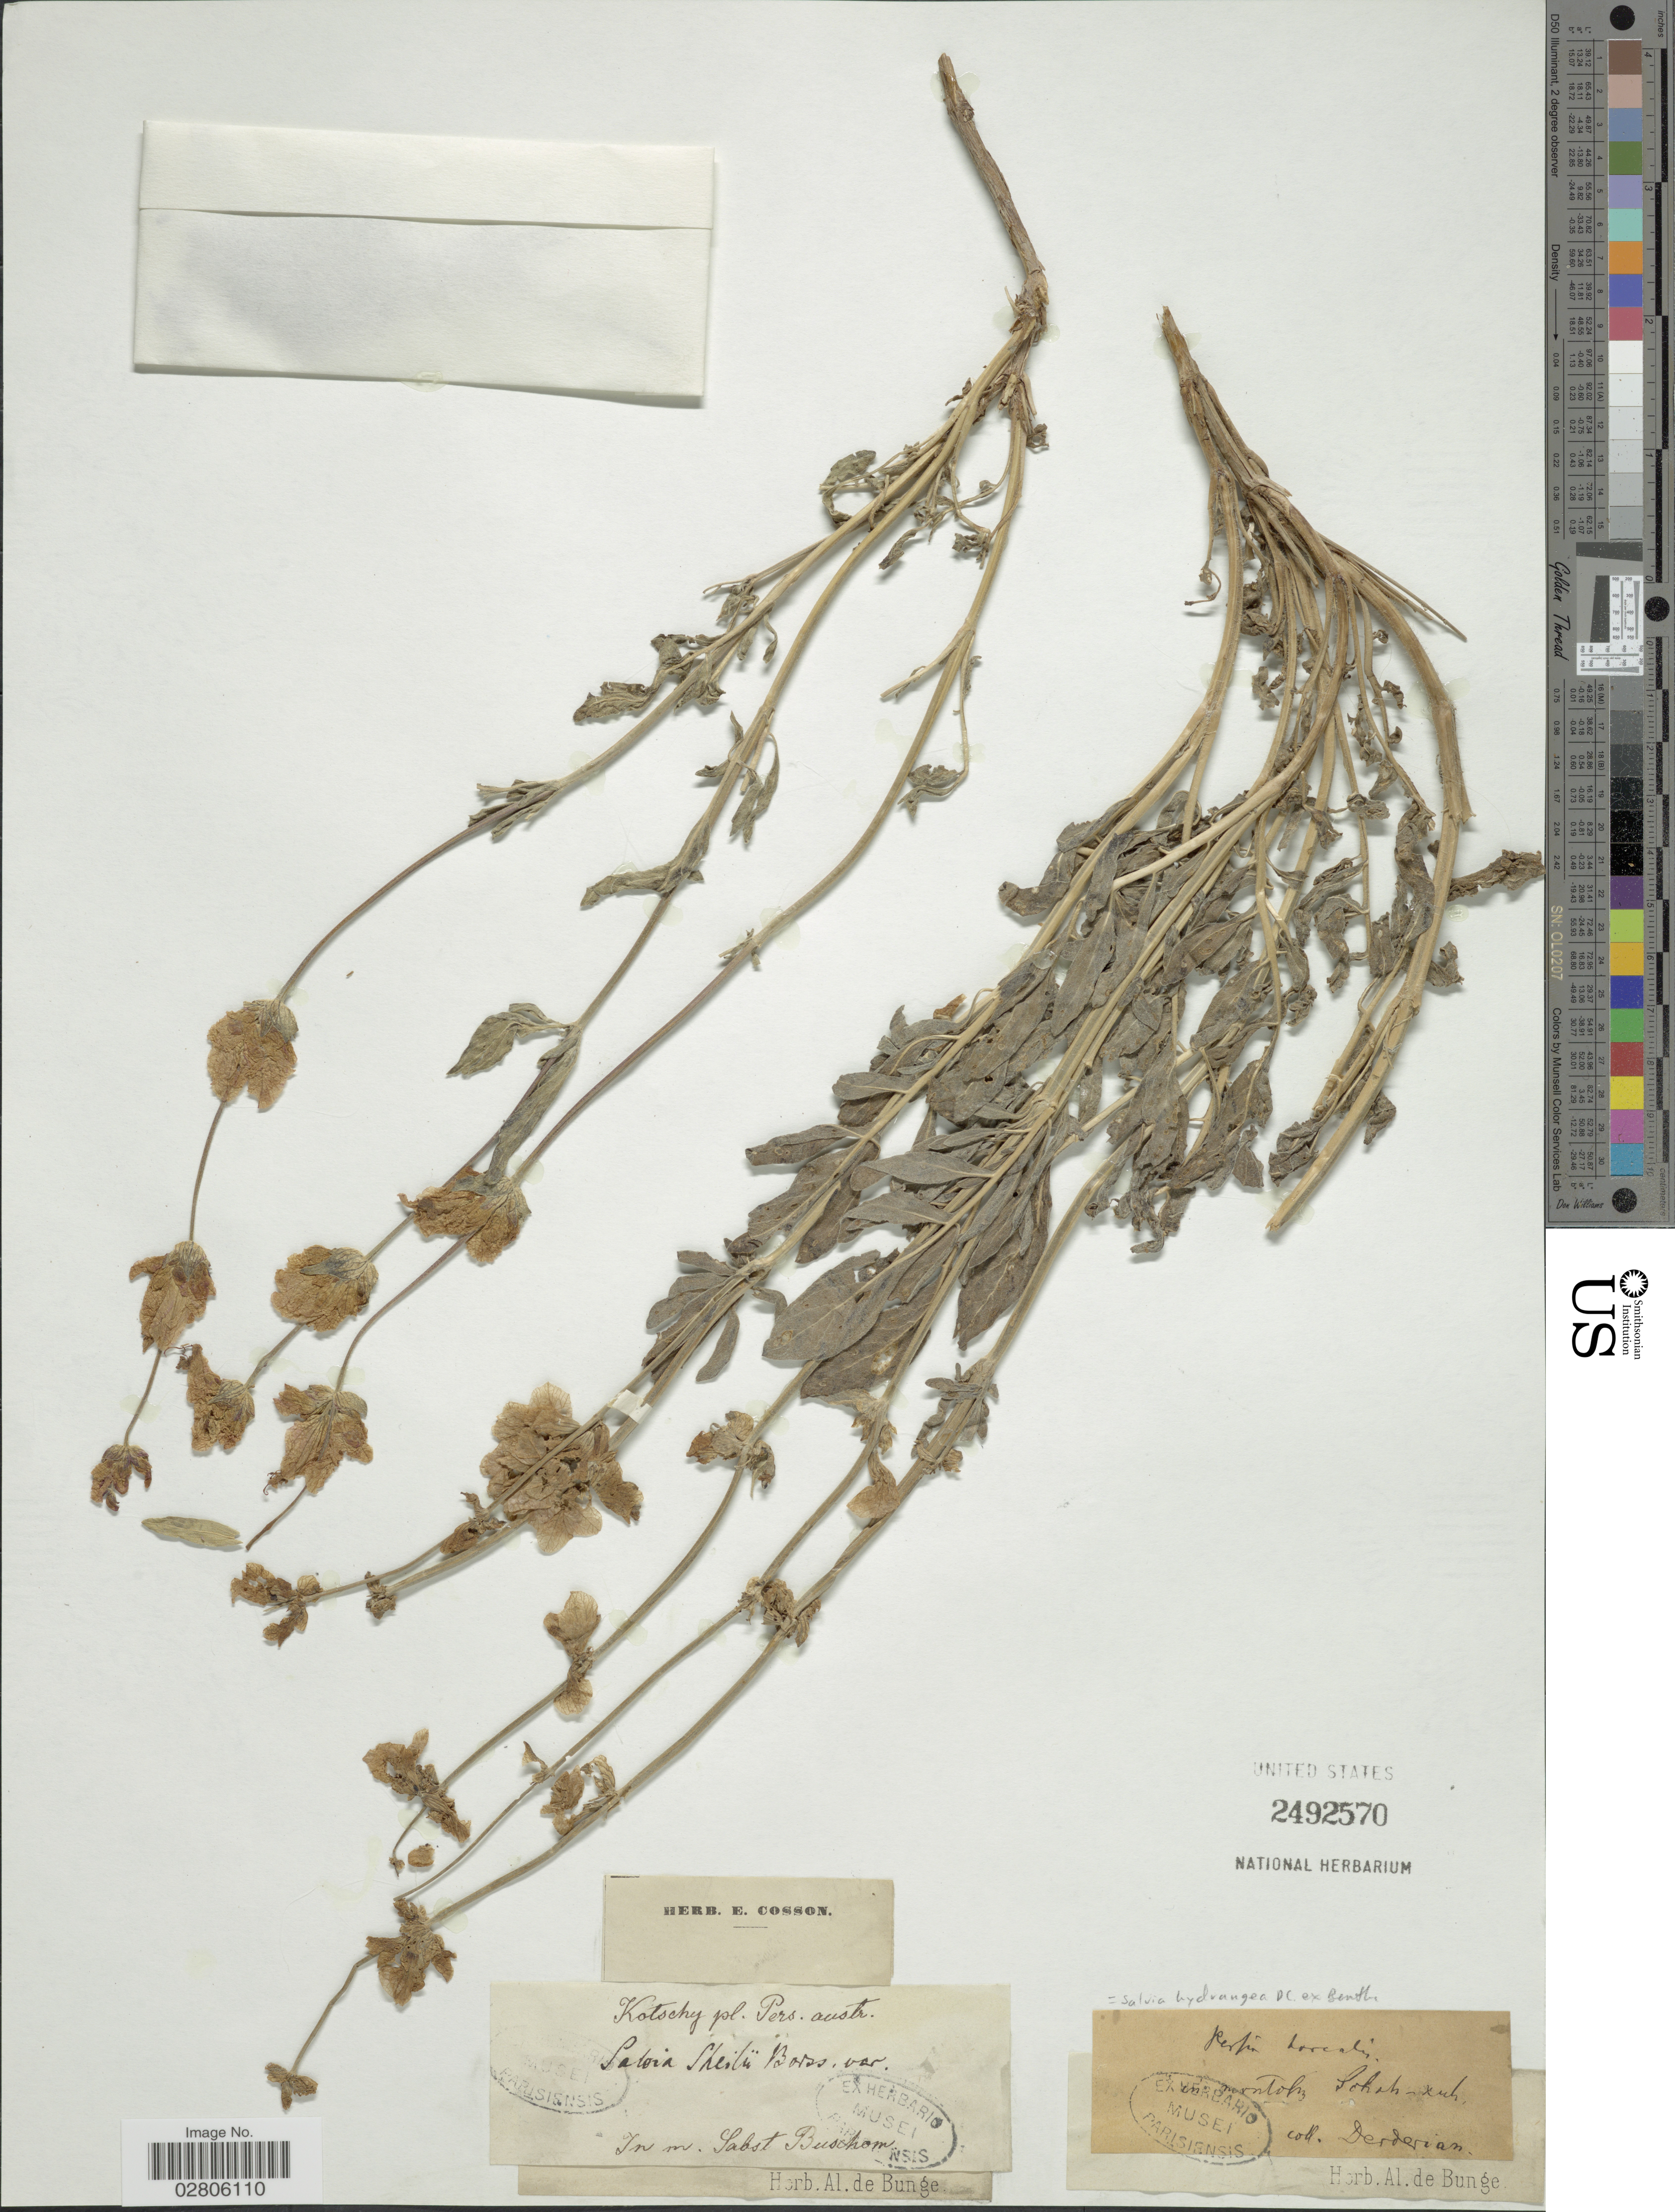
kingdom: Plantae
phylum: Tracheophyta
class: Magnoliopsida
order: Lamiales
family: Lamiaceae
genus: Salvia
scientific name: Salvia hydrangea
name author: DC. ex Benth.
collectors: -. Derderian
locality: In m. Sabst Buschom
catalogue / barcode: US 2492570